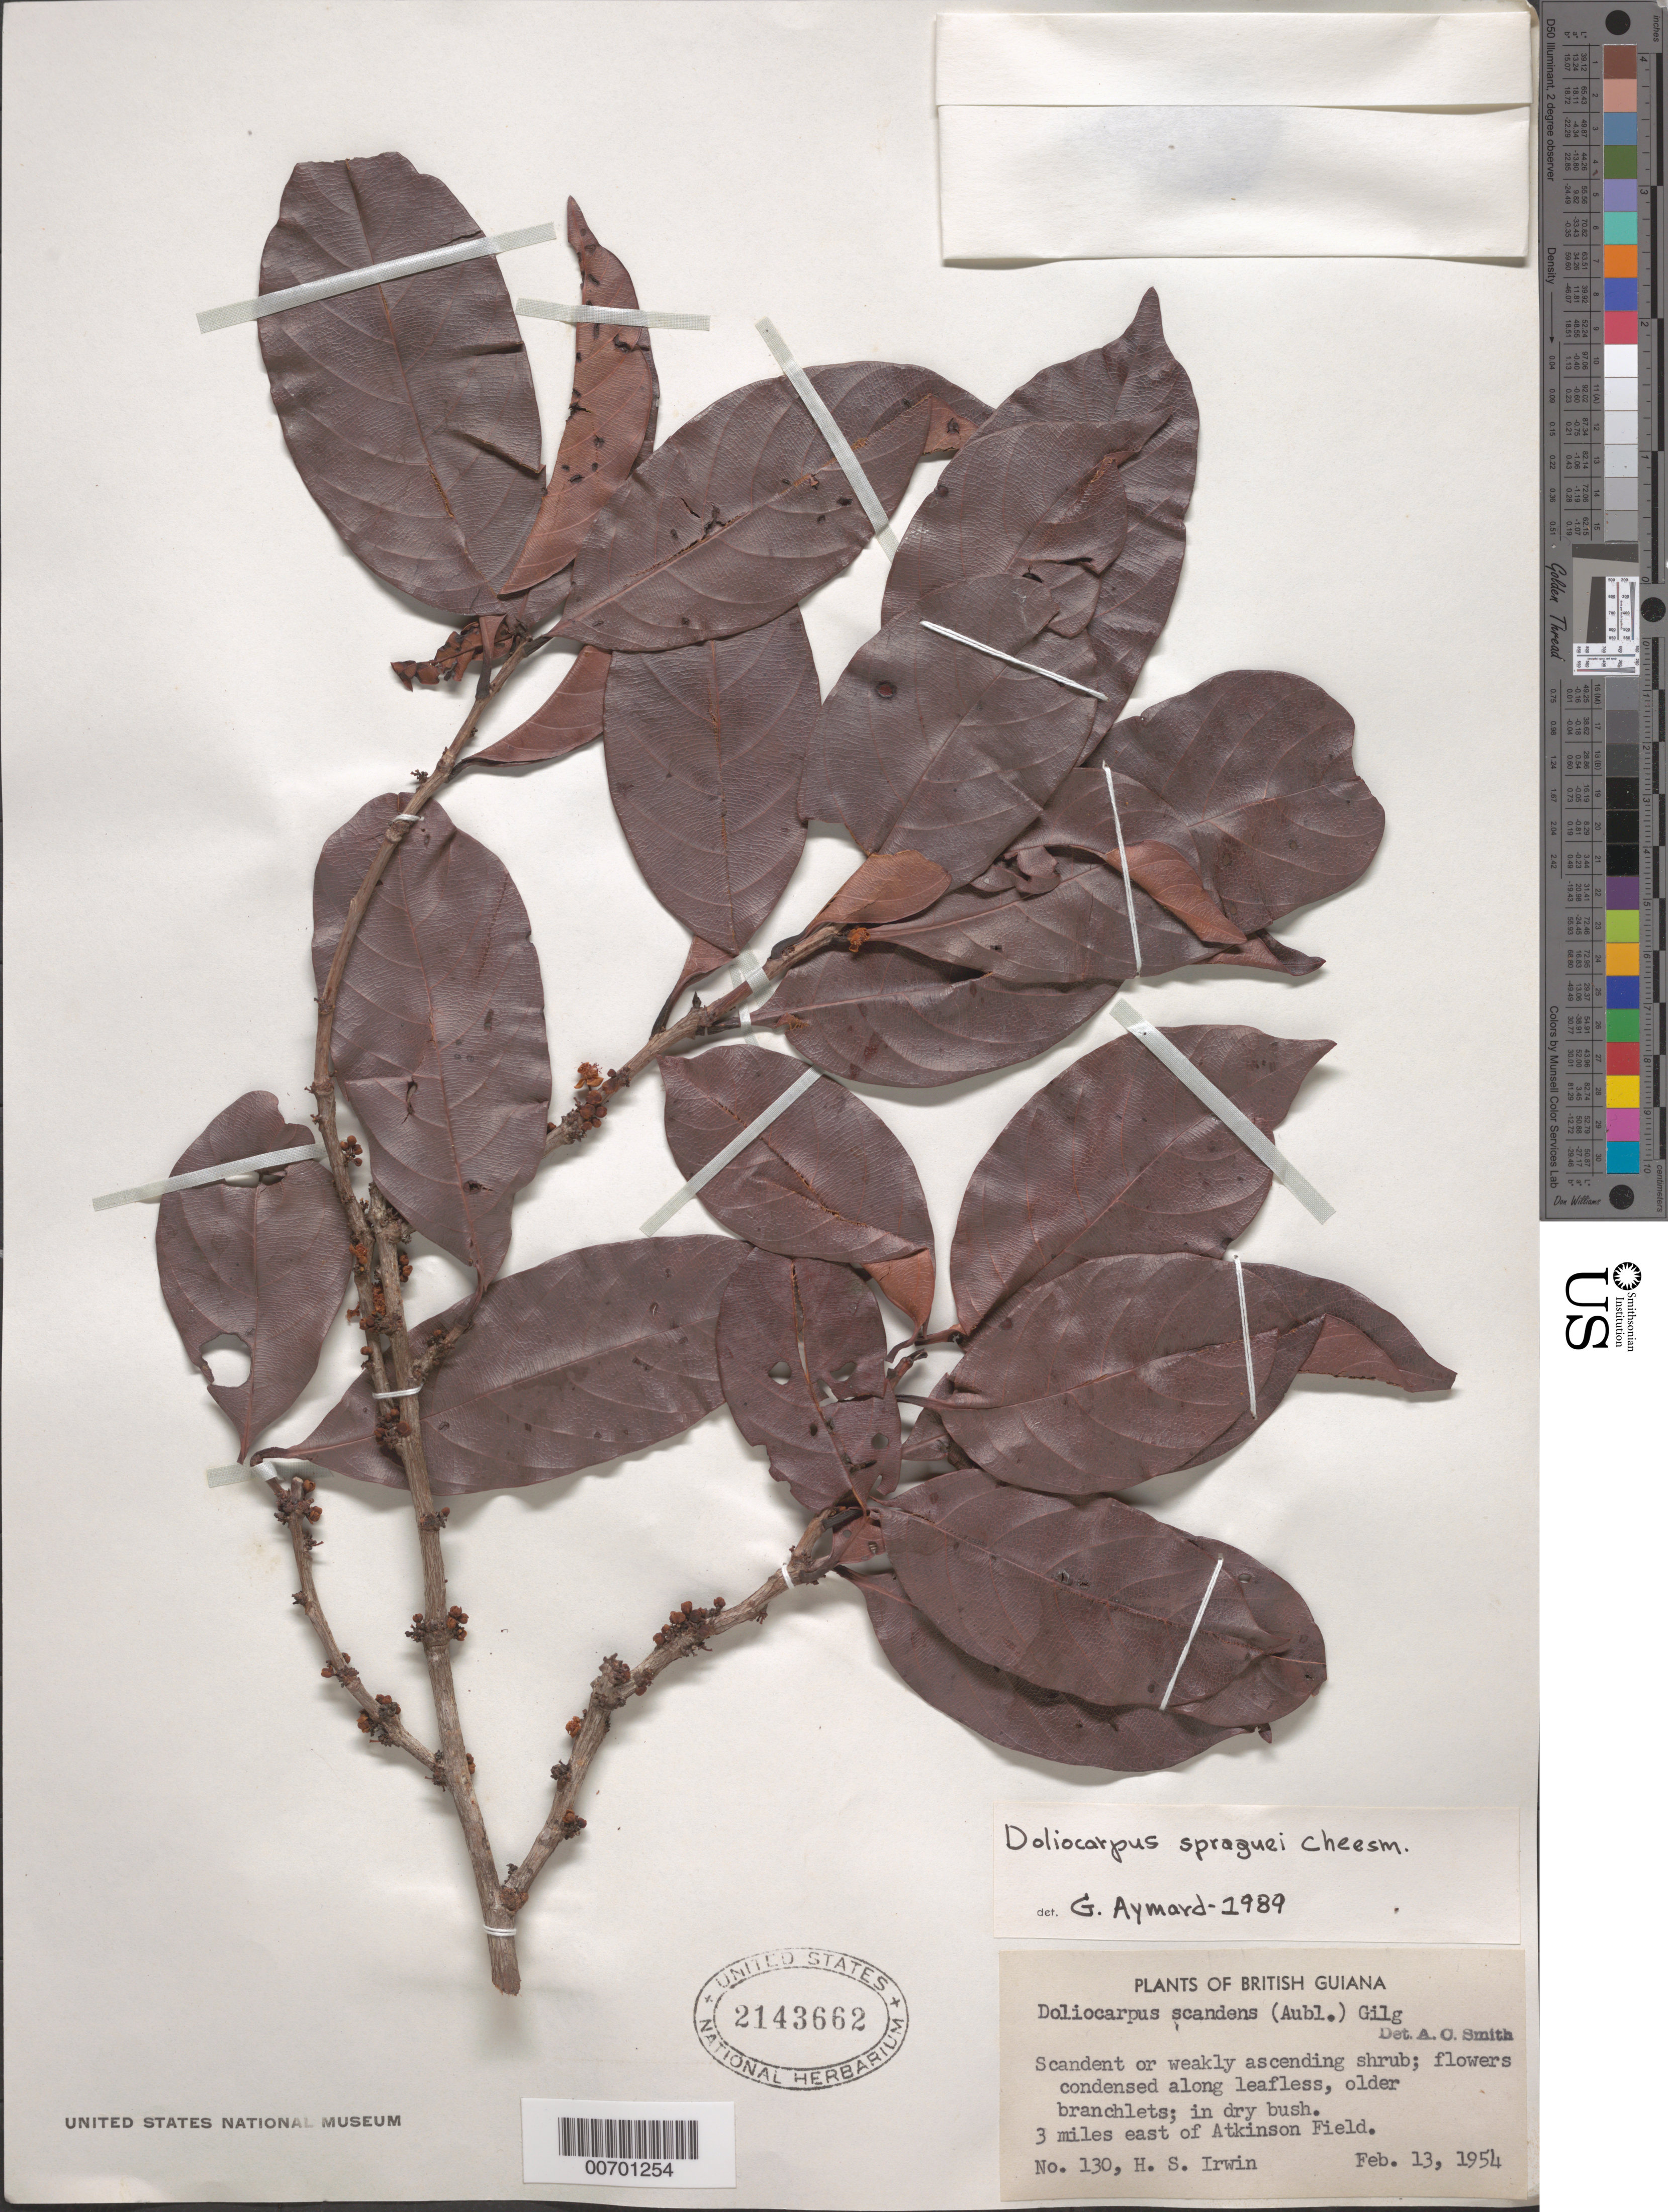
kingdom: Plantae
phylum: Tracheophyta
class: Magnoliopsida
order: Dilleniales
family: Dilleniaceae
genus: Doliocarpus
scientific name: Doliocarpus spraguei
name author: Cheesman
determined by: Aymard C., G. A., (PORT), Univ. Nac. Exp. de los Llanos Ezequiel Zamora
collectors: H. Irwin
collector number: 130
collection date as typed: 13-Feb-54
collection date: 1954-02-13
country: Guyana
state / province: Demerara-Mahaica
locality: Atkinson Field, 3 mi. E of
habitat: Scandent or weakly ascending shrub; flowers condensed along leafless, older branchlets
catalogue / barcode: US 2143662